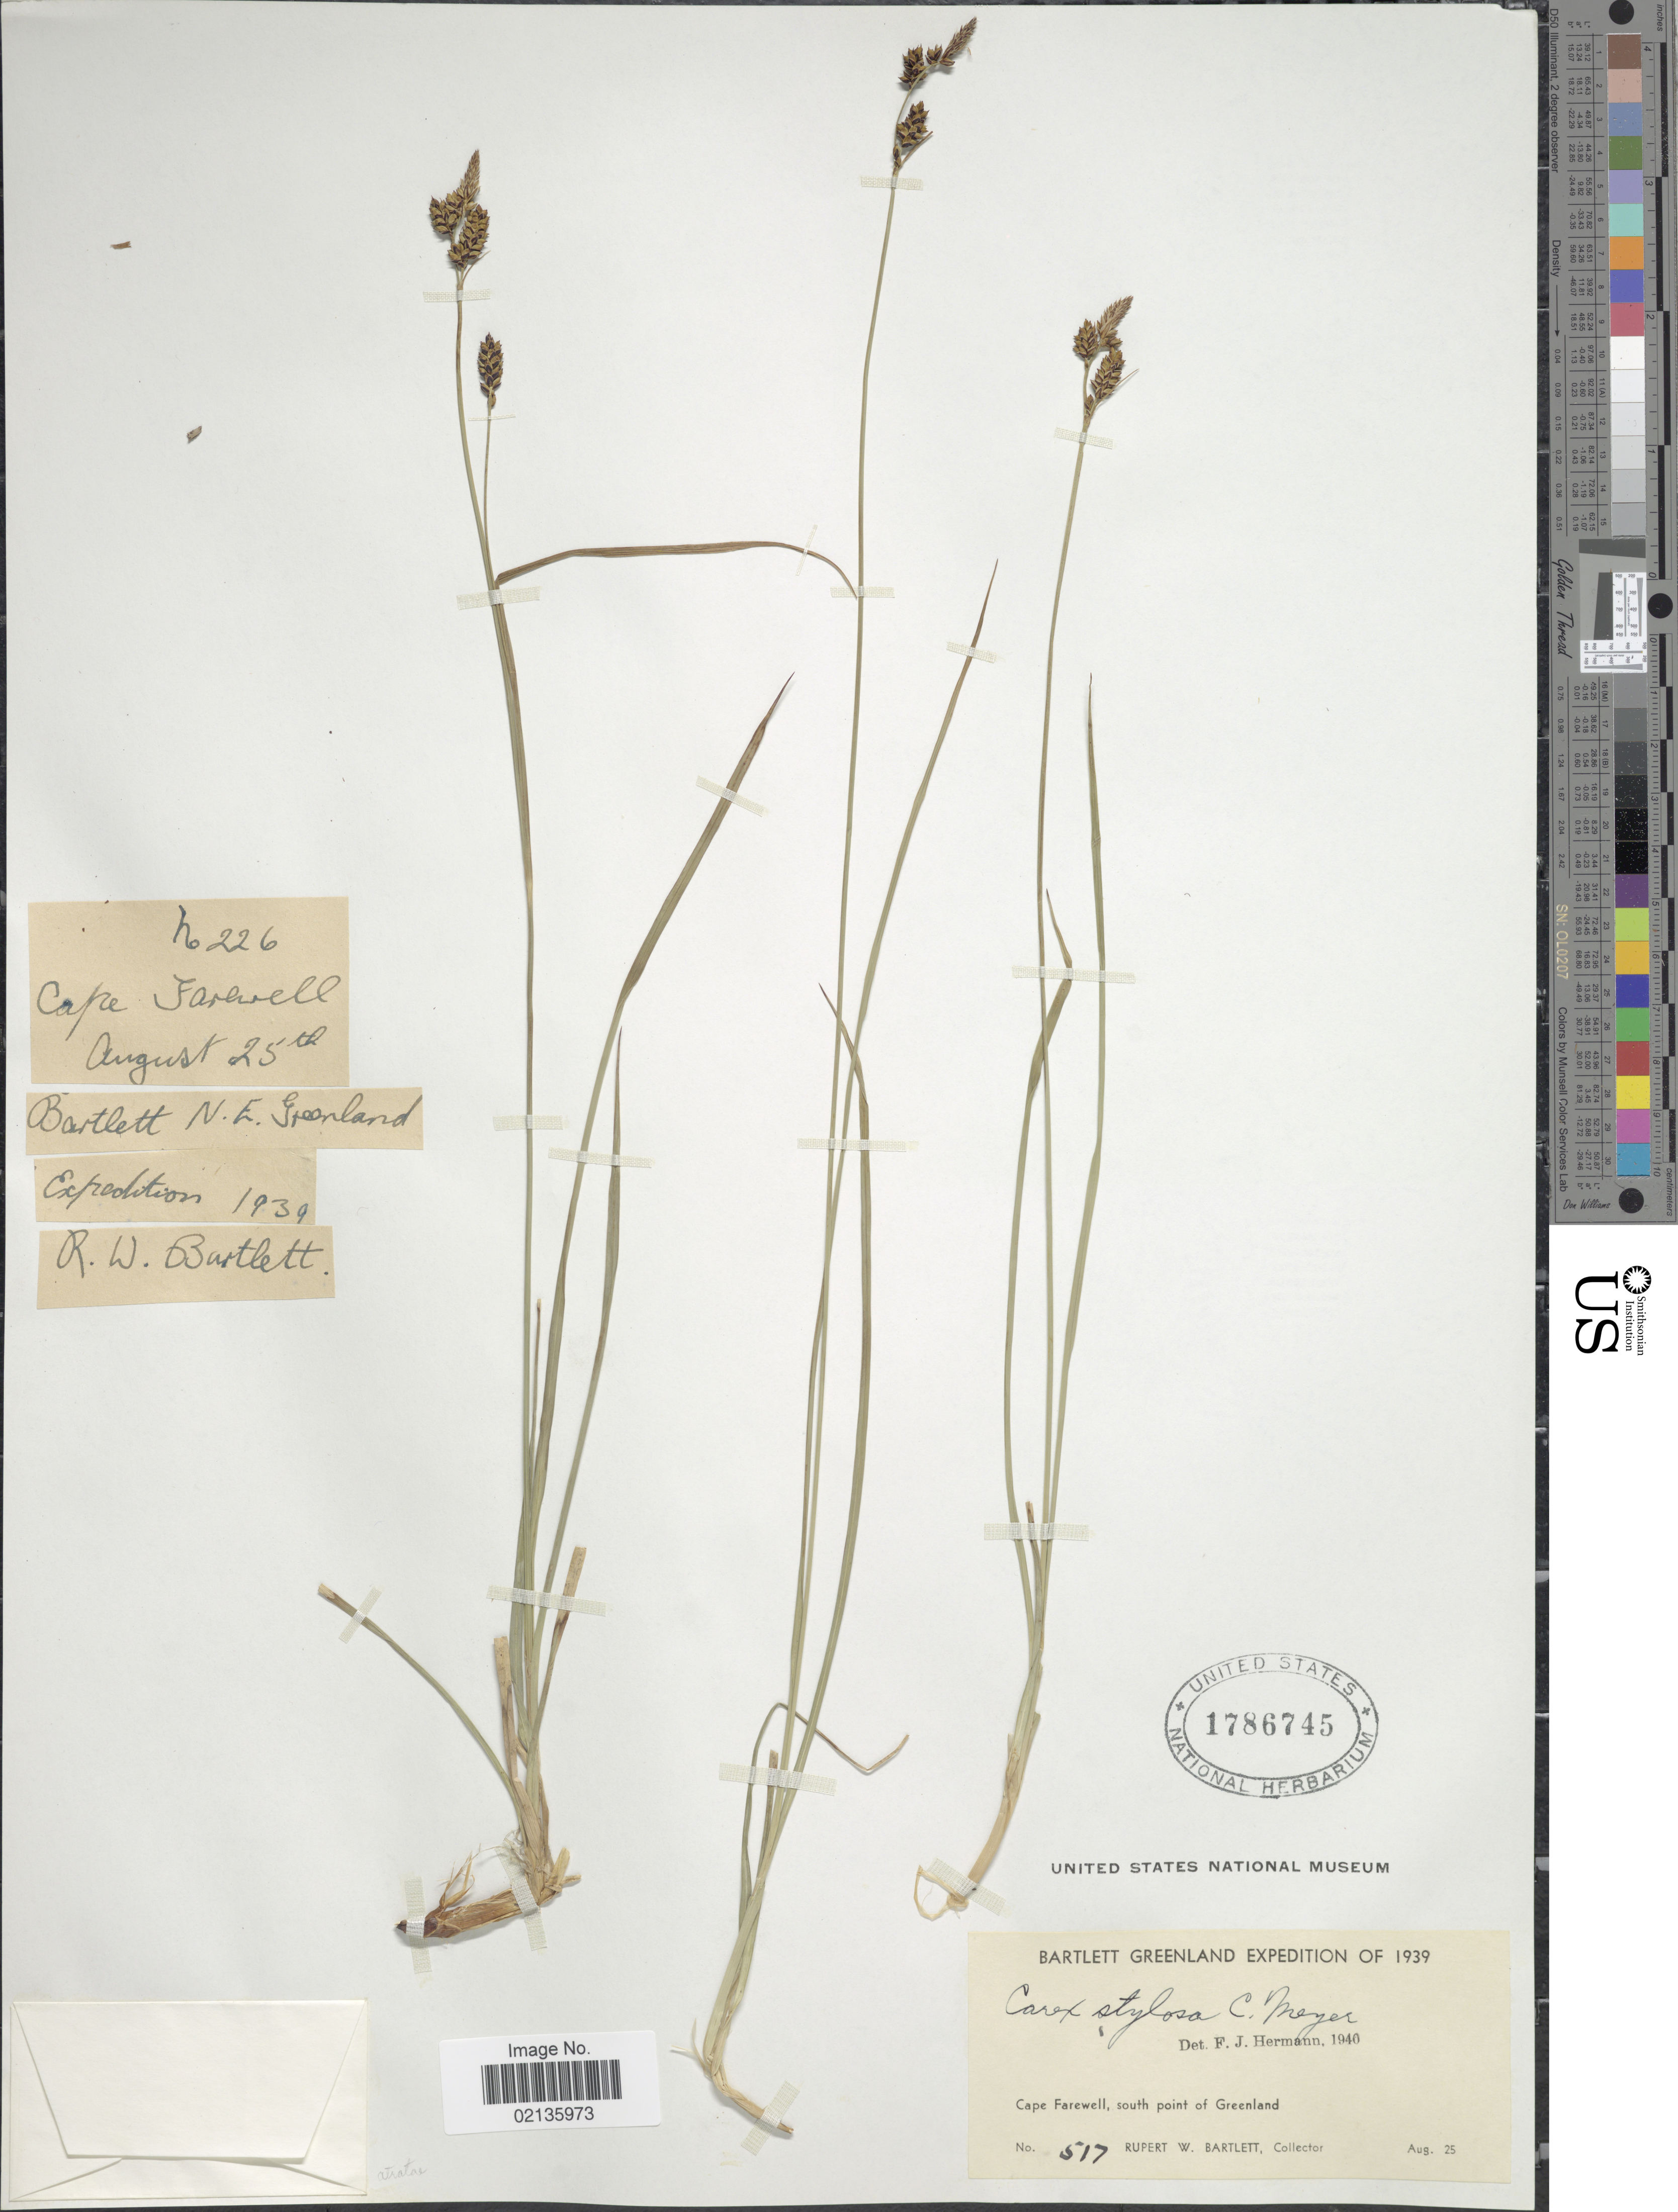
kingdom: Plantae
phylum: Tracheophyta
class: Liliopsida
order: Poales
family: Cyperaceae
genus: Carex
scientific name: Carex stylosa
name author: C.A. Mey.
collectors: R. W. Bartlett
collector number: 517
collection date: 1939-08-25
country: Greenland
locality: Bartlett Greenland, Cape Farewell, south point of Greenland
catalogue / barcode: US 1786745